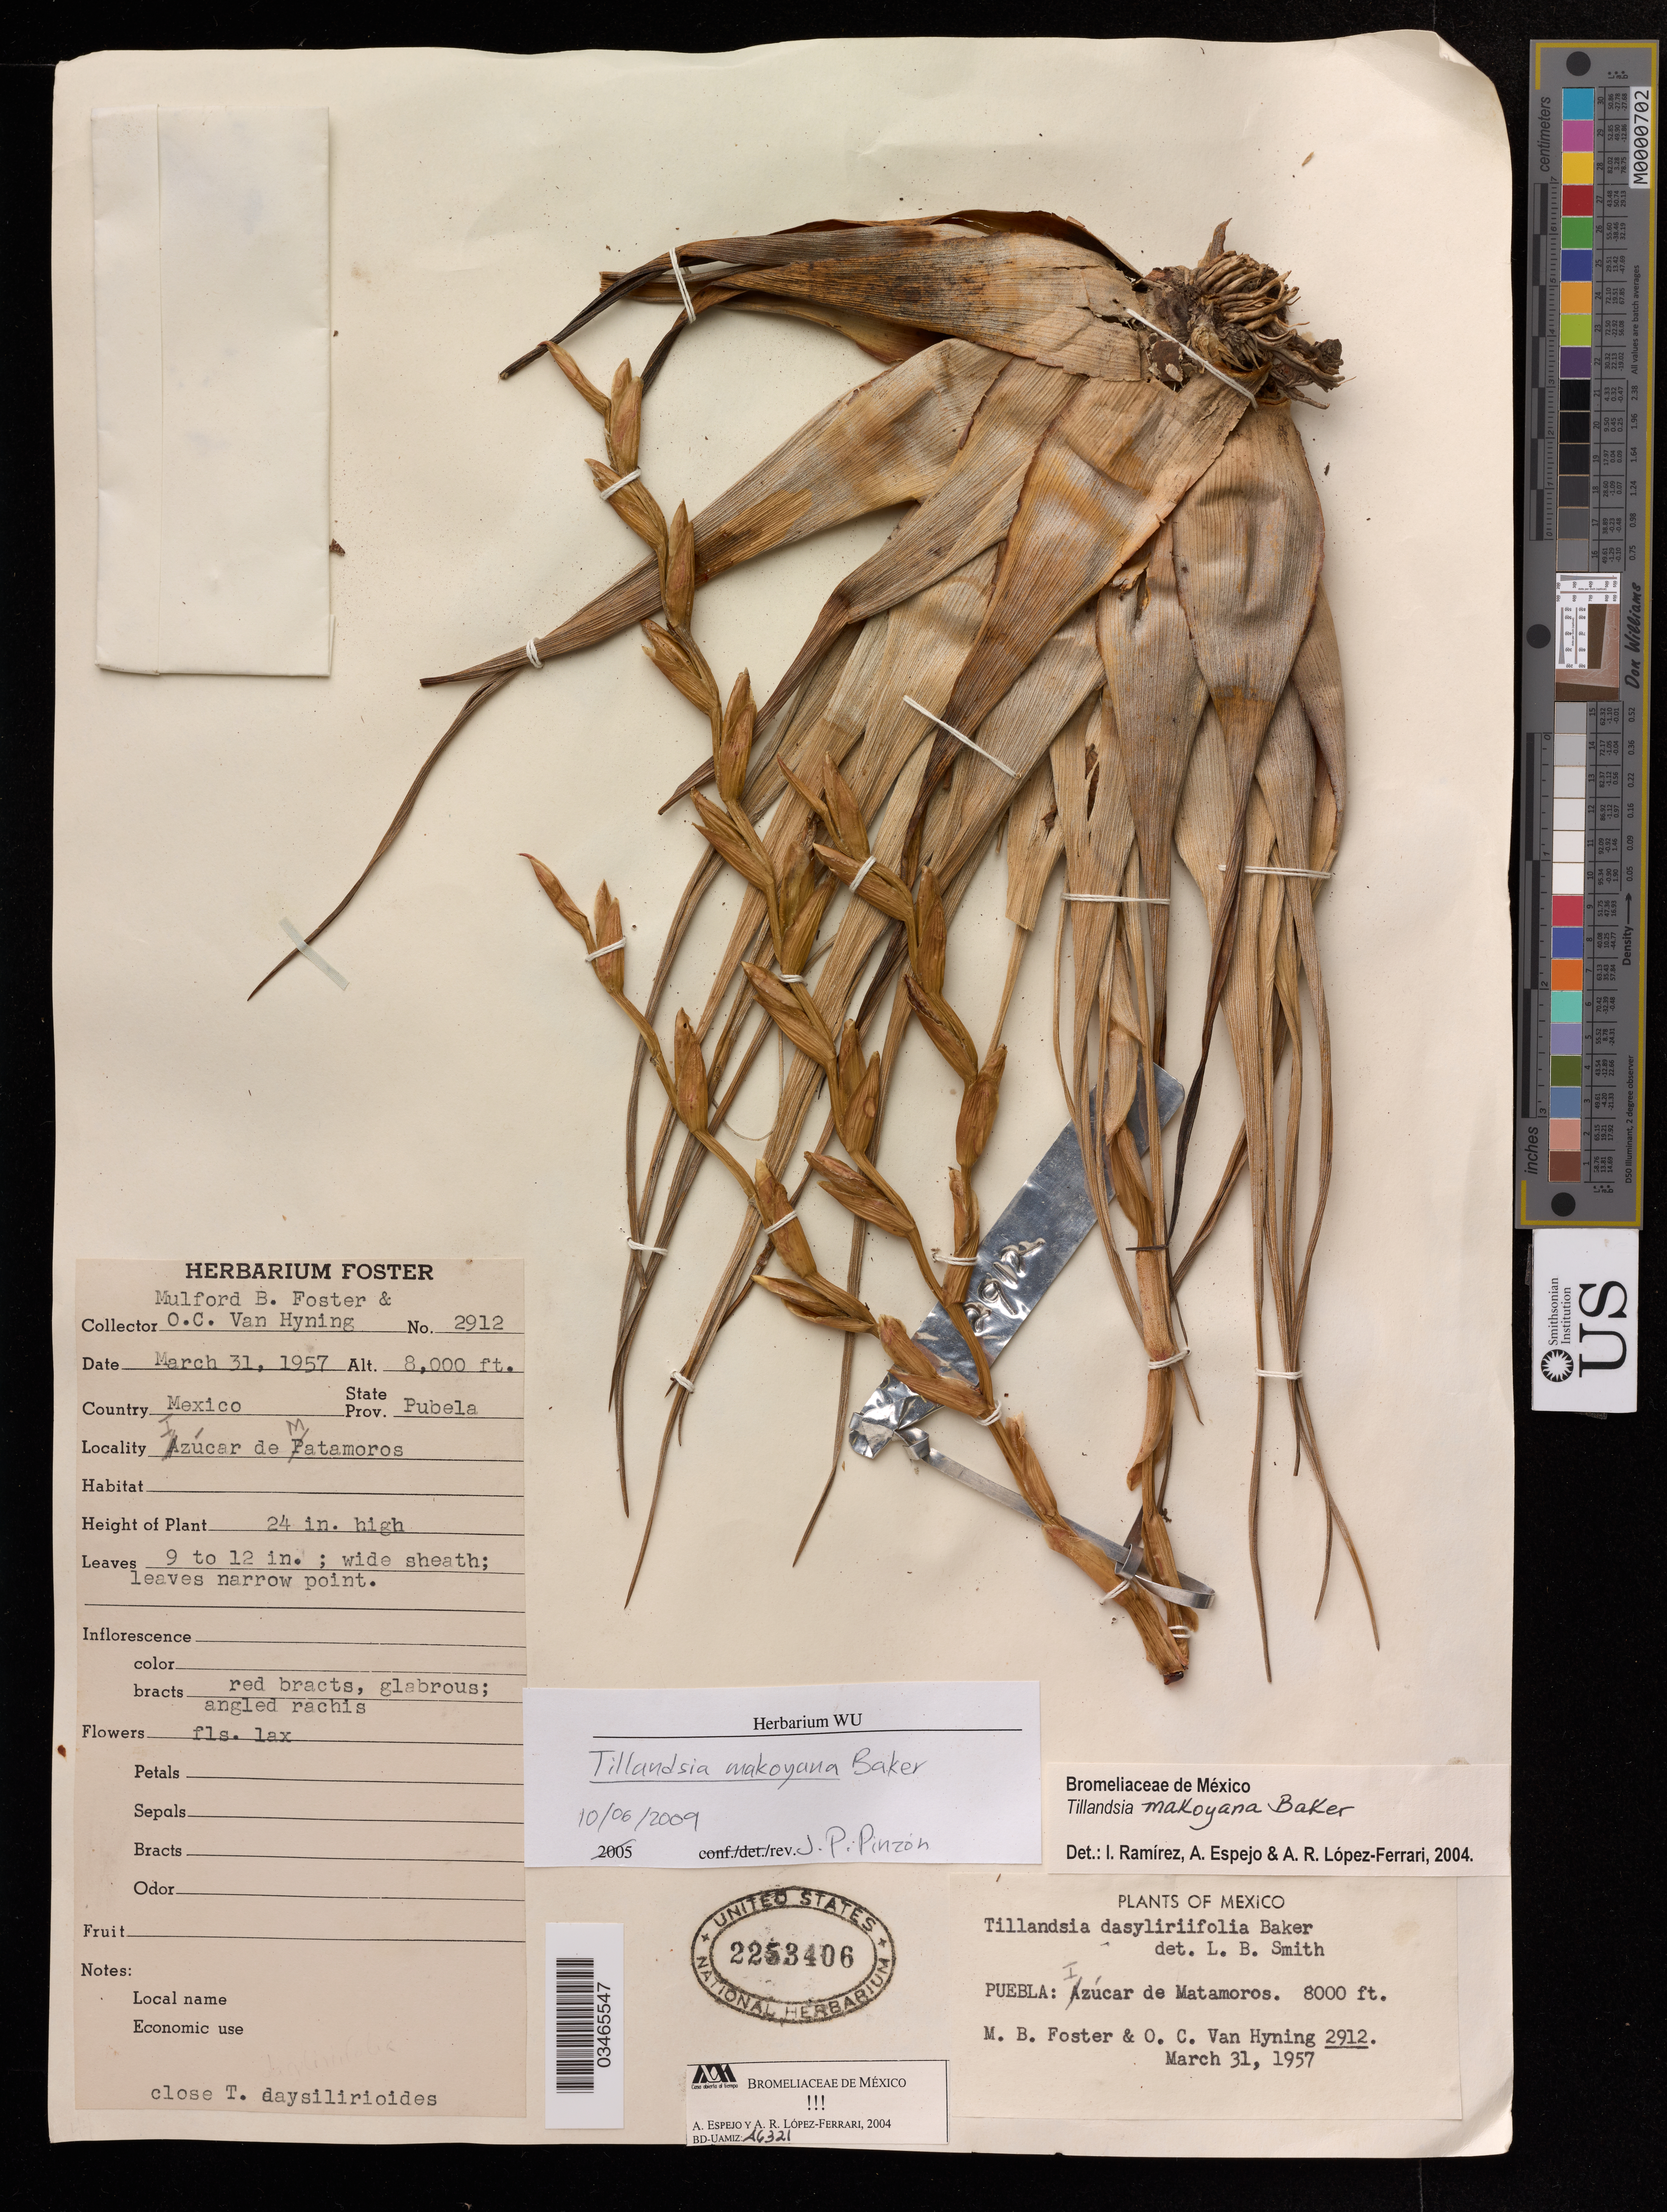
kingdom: Plantae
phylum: Tracheophyta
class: Liliopsida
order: Poales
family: Bromeliaceae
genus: Tillandsia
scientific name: Tillandsia makoyana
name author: Baker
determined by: Pinzon, J. P., (WUP), Universitat Wien - Herbarium (AUSTRIA)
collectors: M. B. Foster & O. Van Hyning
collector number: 2912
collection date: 1957-03-31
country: Mexico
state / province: Puebla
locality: Izúcar de Matamoros.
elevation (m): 2438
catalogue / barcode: US 2253406